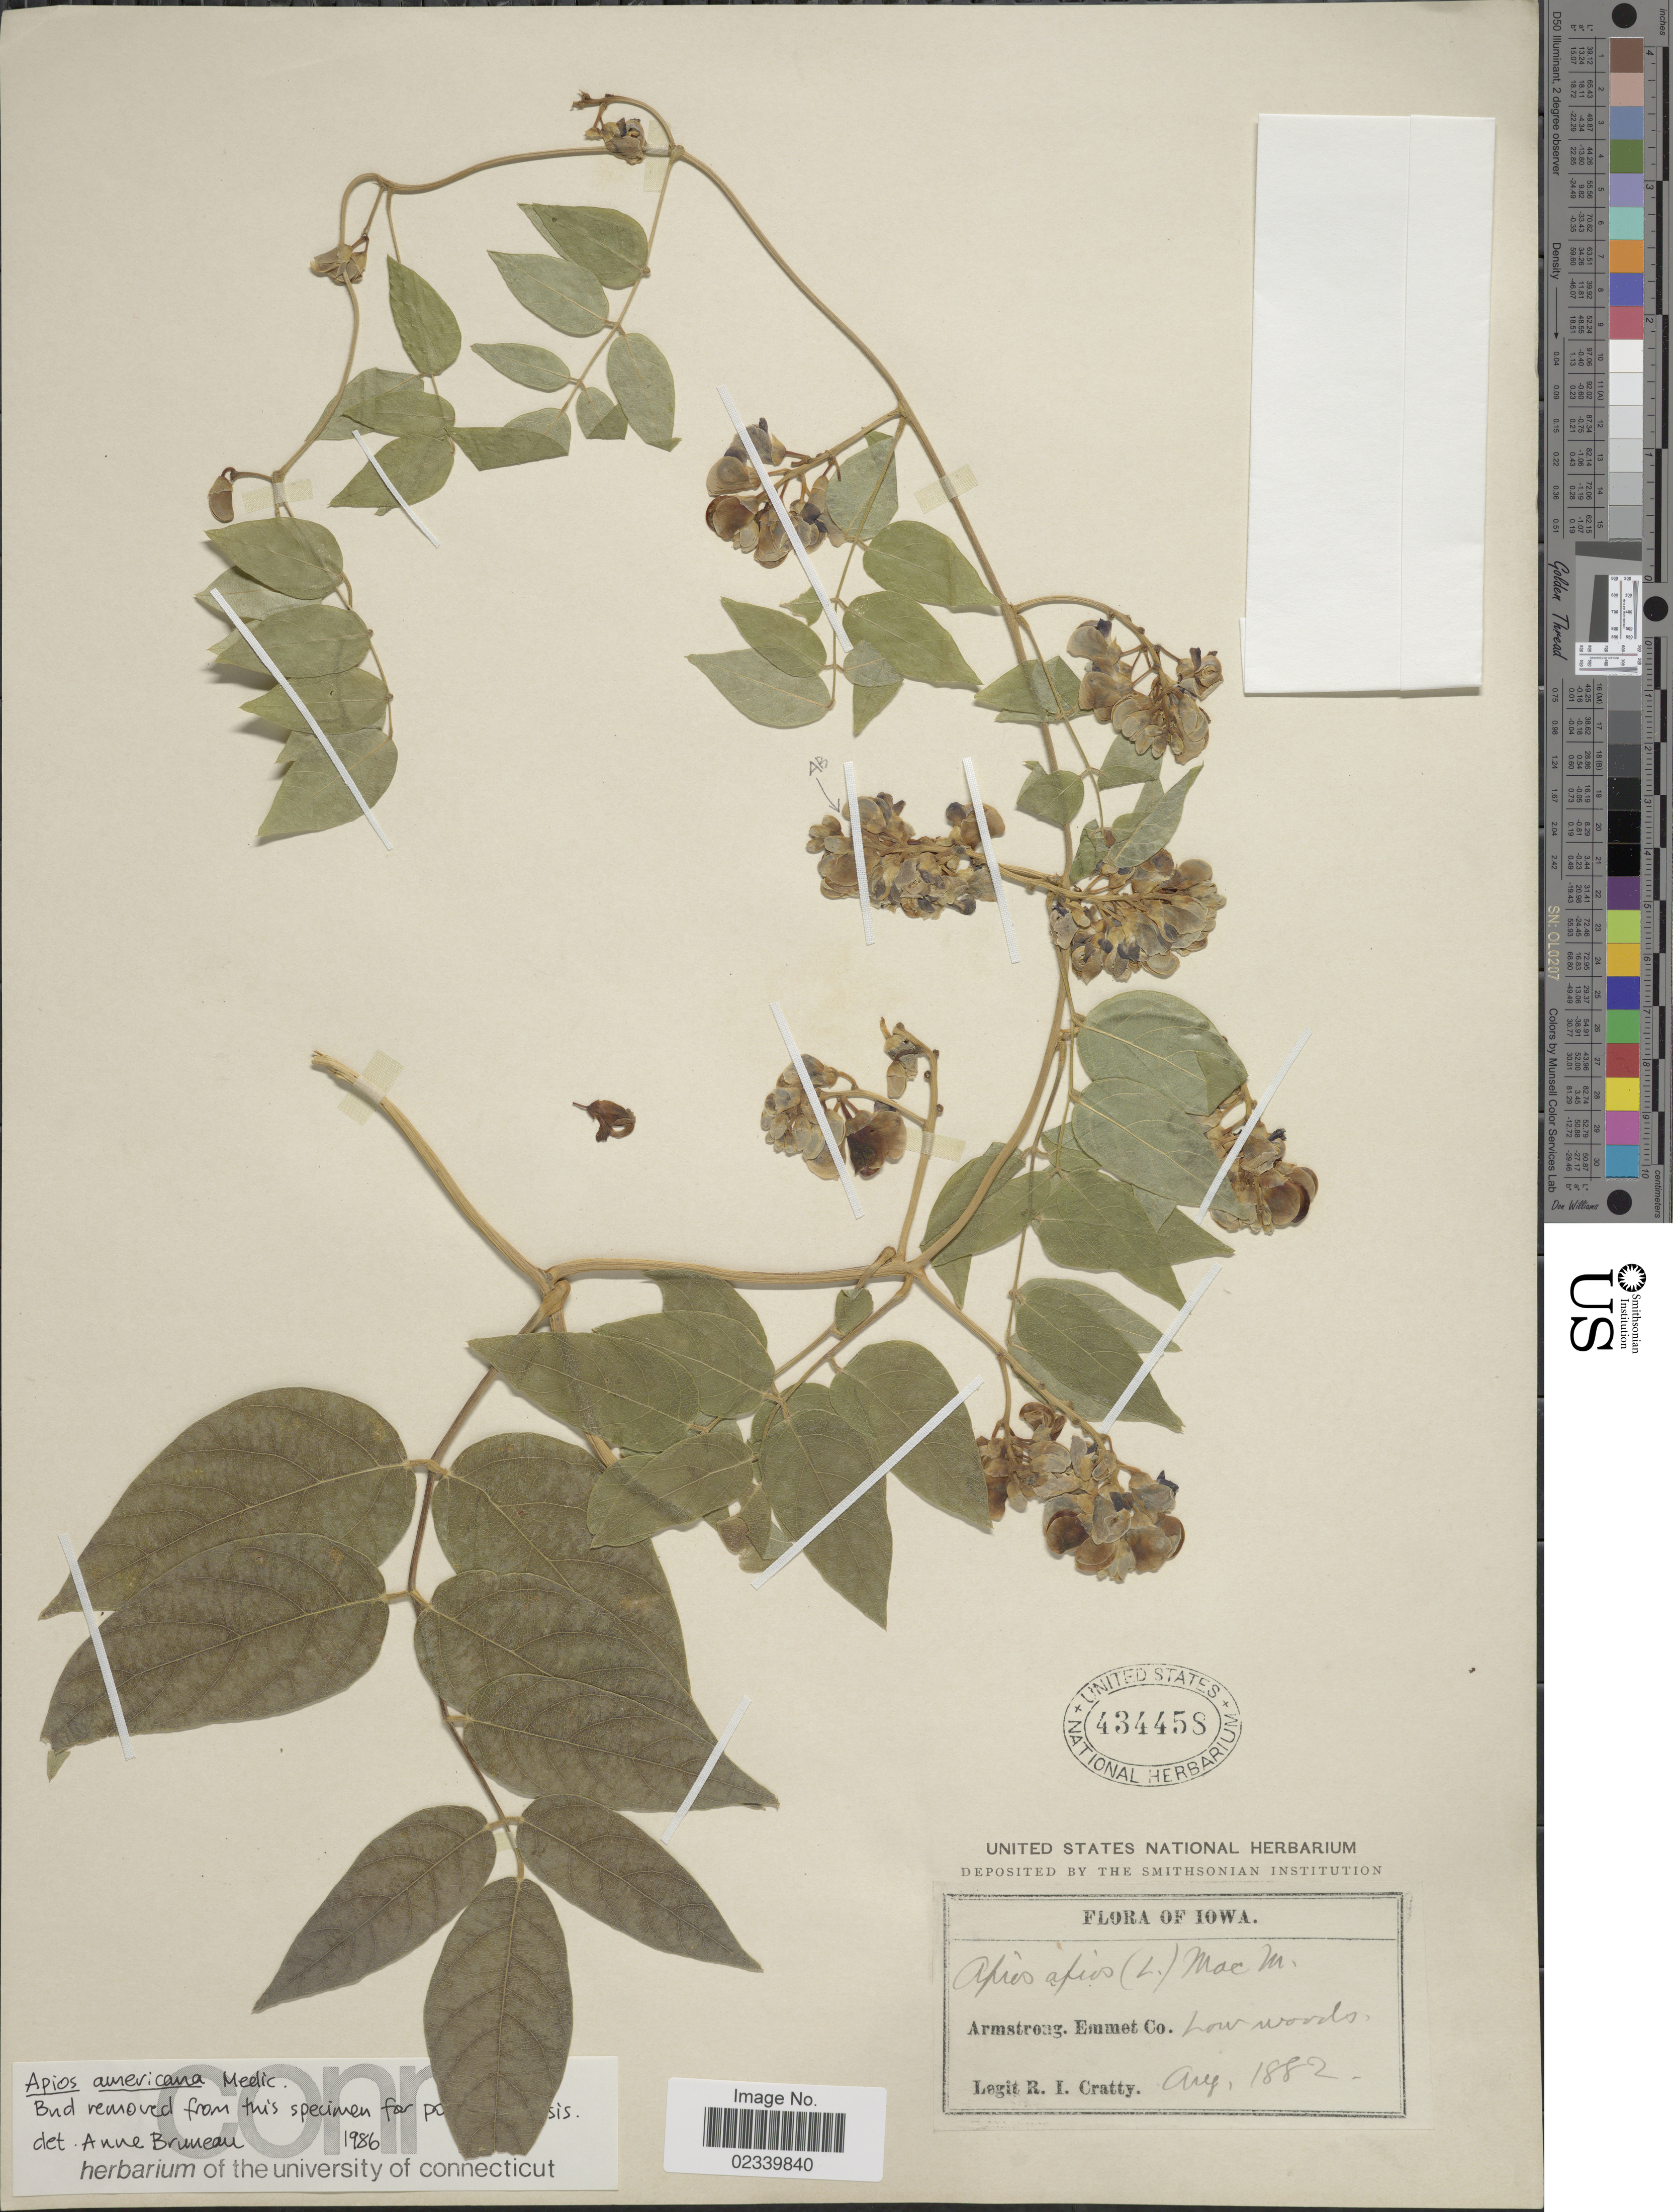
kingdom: Plantae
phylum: Tracheophyta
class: Magnoliopsida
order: Fabales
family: Fabaceae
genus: Apios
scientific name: Apios americana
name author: Medik.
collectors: R. Cratty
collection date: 1882-08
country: United States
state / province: Iowa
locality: Iowa, Armstrong. Emmet Co. Low woods.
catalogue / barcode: US 434458